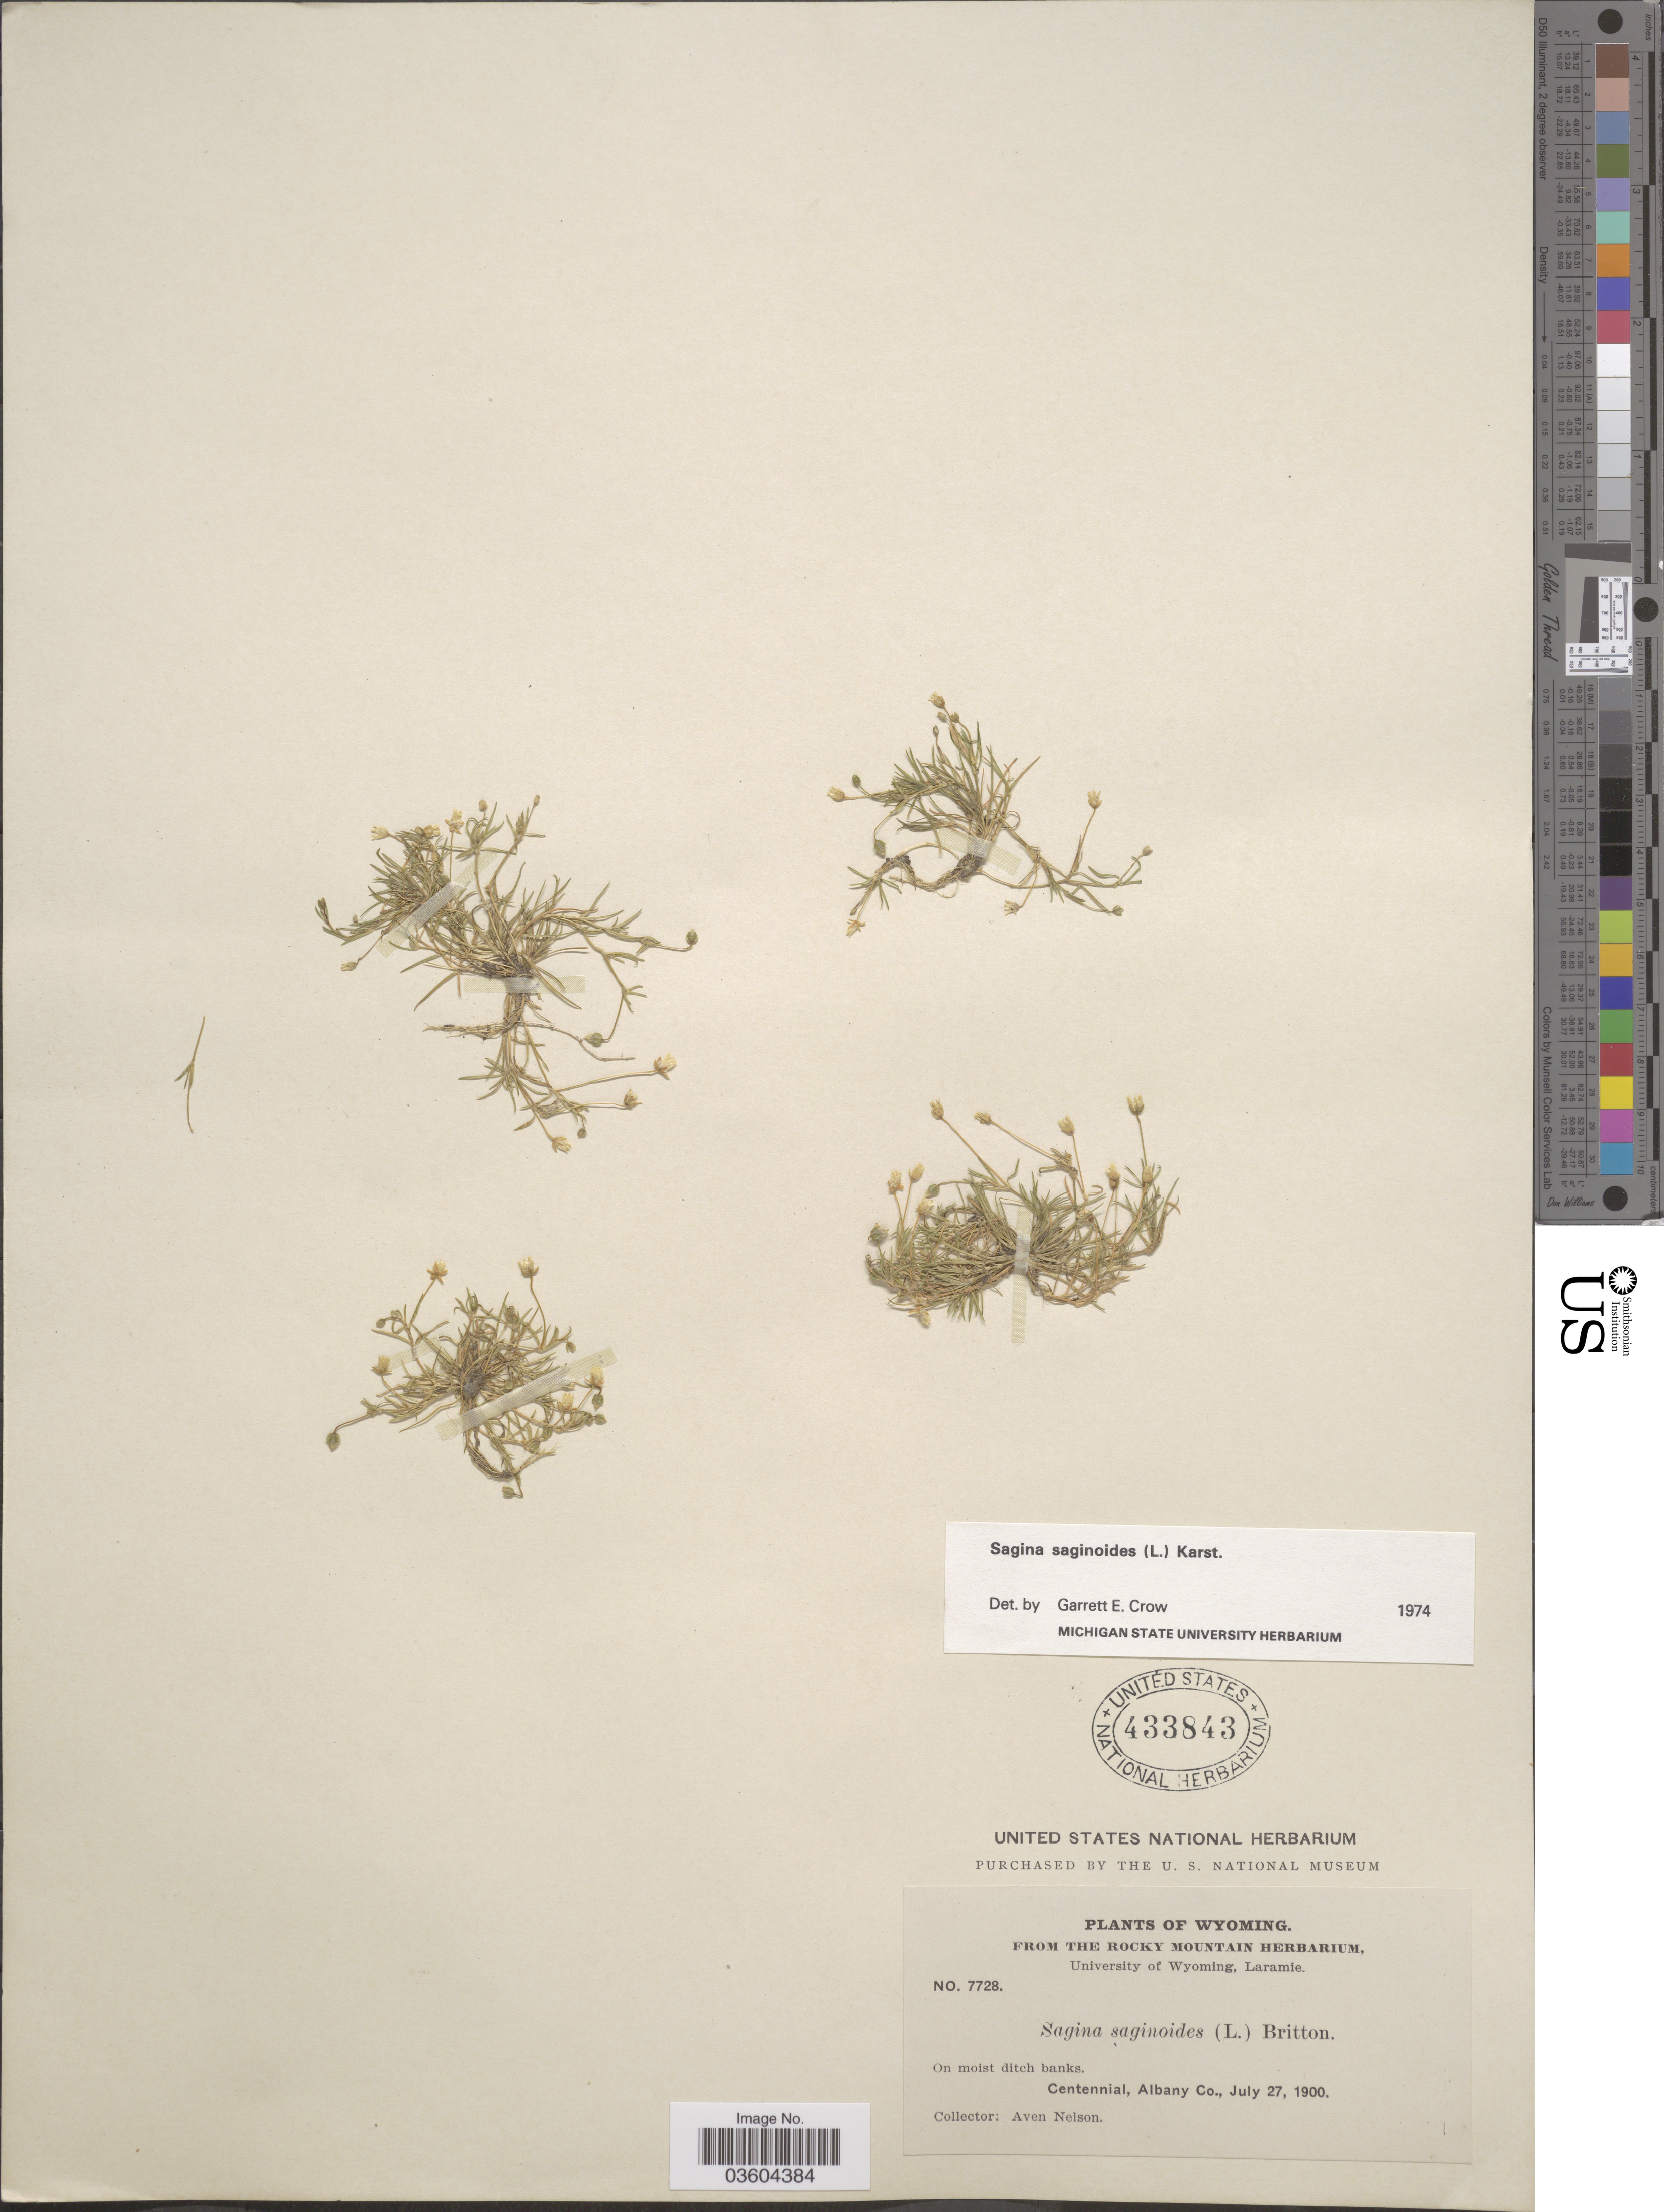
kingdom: Plantae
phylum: Tracheophyta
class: Magnoliopsida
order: Caryophyllales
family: Caryophyllaceae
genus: Sagina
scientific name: Sagina saginoides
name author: (L.) H. Karst.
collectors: A. Nelson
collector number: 7728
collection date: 1900-07-27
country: United States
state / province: Wyoming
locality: Centennial, Albany Co.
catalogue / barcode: US 433843